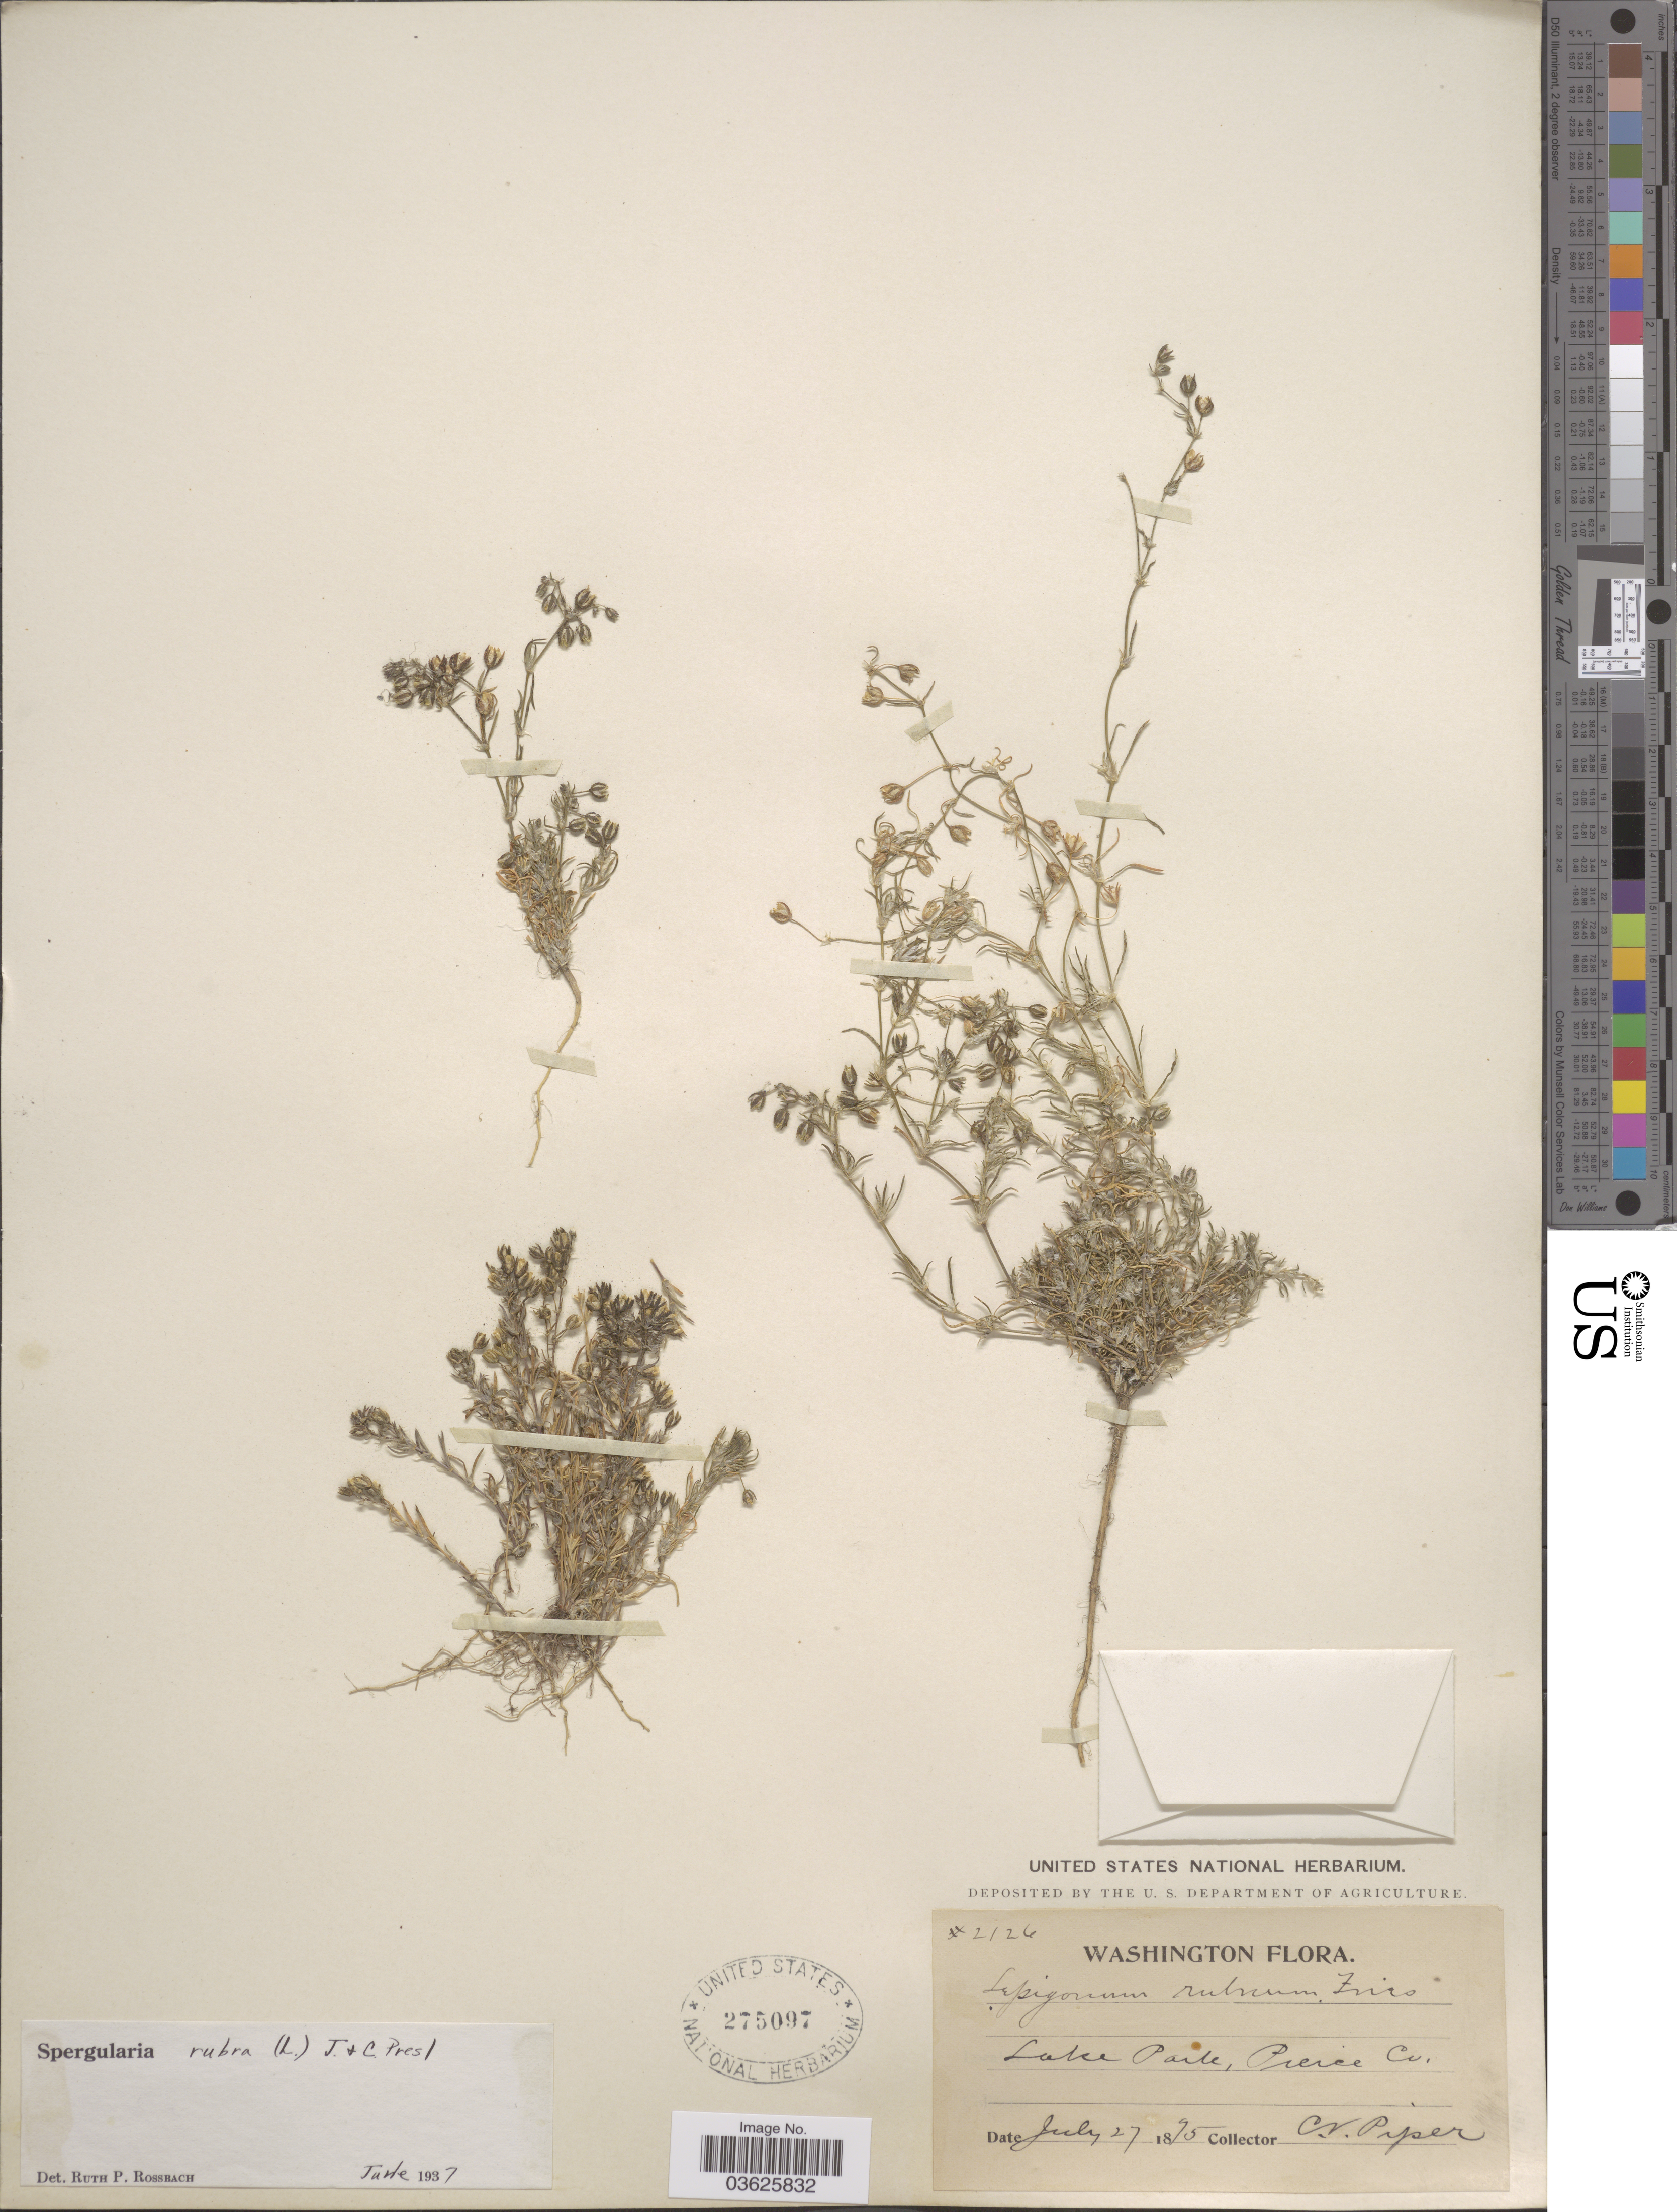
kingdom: Plantae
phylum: Tracheophyta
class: Magnoliopsida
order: Caryophyllales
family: Caryophyllaceae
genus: Spergularia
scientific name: Spergularia rubra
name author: (L.) J. Presl & C. Presl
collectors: C. V. Piper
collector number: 2126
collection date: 1895-07-27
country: United States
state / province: Washington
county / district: Pierce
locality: Lake Park, Pierce Co.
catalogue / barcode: US 275097